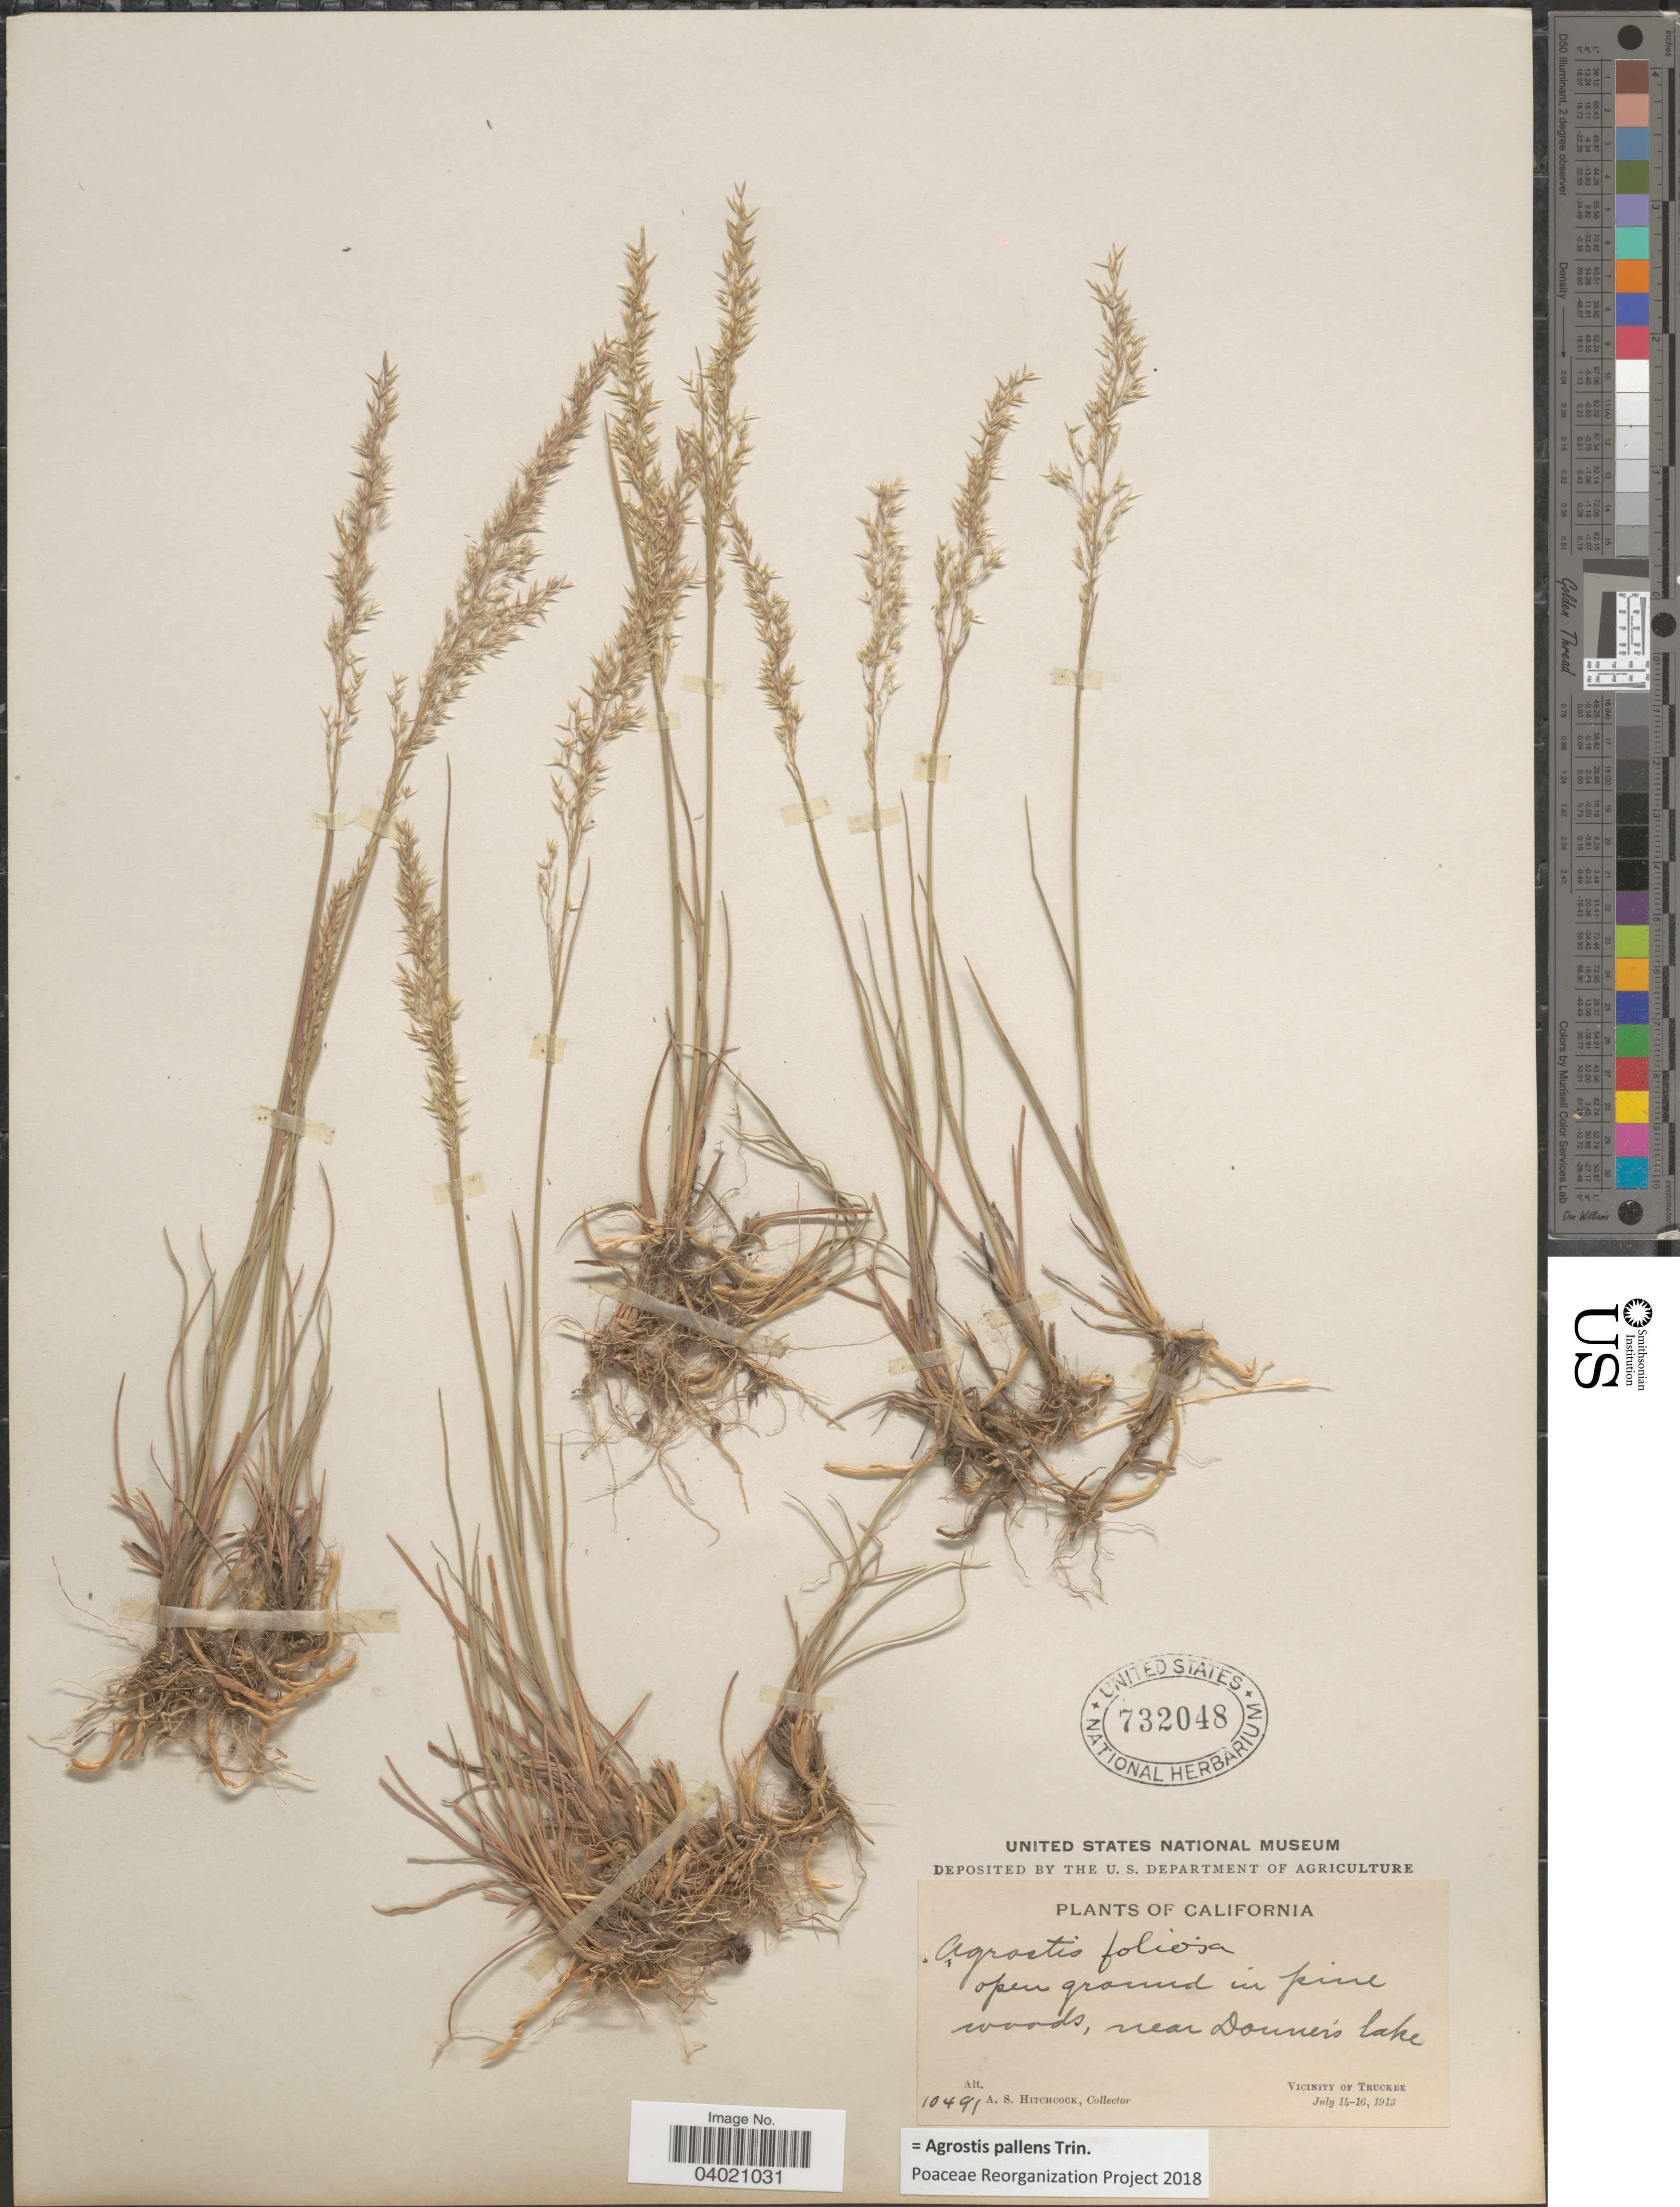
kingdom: Plantae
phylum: Tracheophyta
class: Liliopsida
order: Poales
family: Poaceae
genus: Agrostis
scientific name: Agrostis pallens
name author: Trin.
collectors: A. S. Hitchcock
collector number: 10491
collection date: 1913-07-14/1913-07-16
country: United States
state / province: California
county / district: Nevada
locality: Near Donner's lake. Vicinity of Truckee.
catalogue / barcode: US 732048